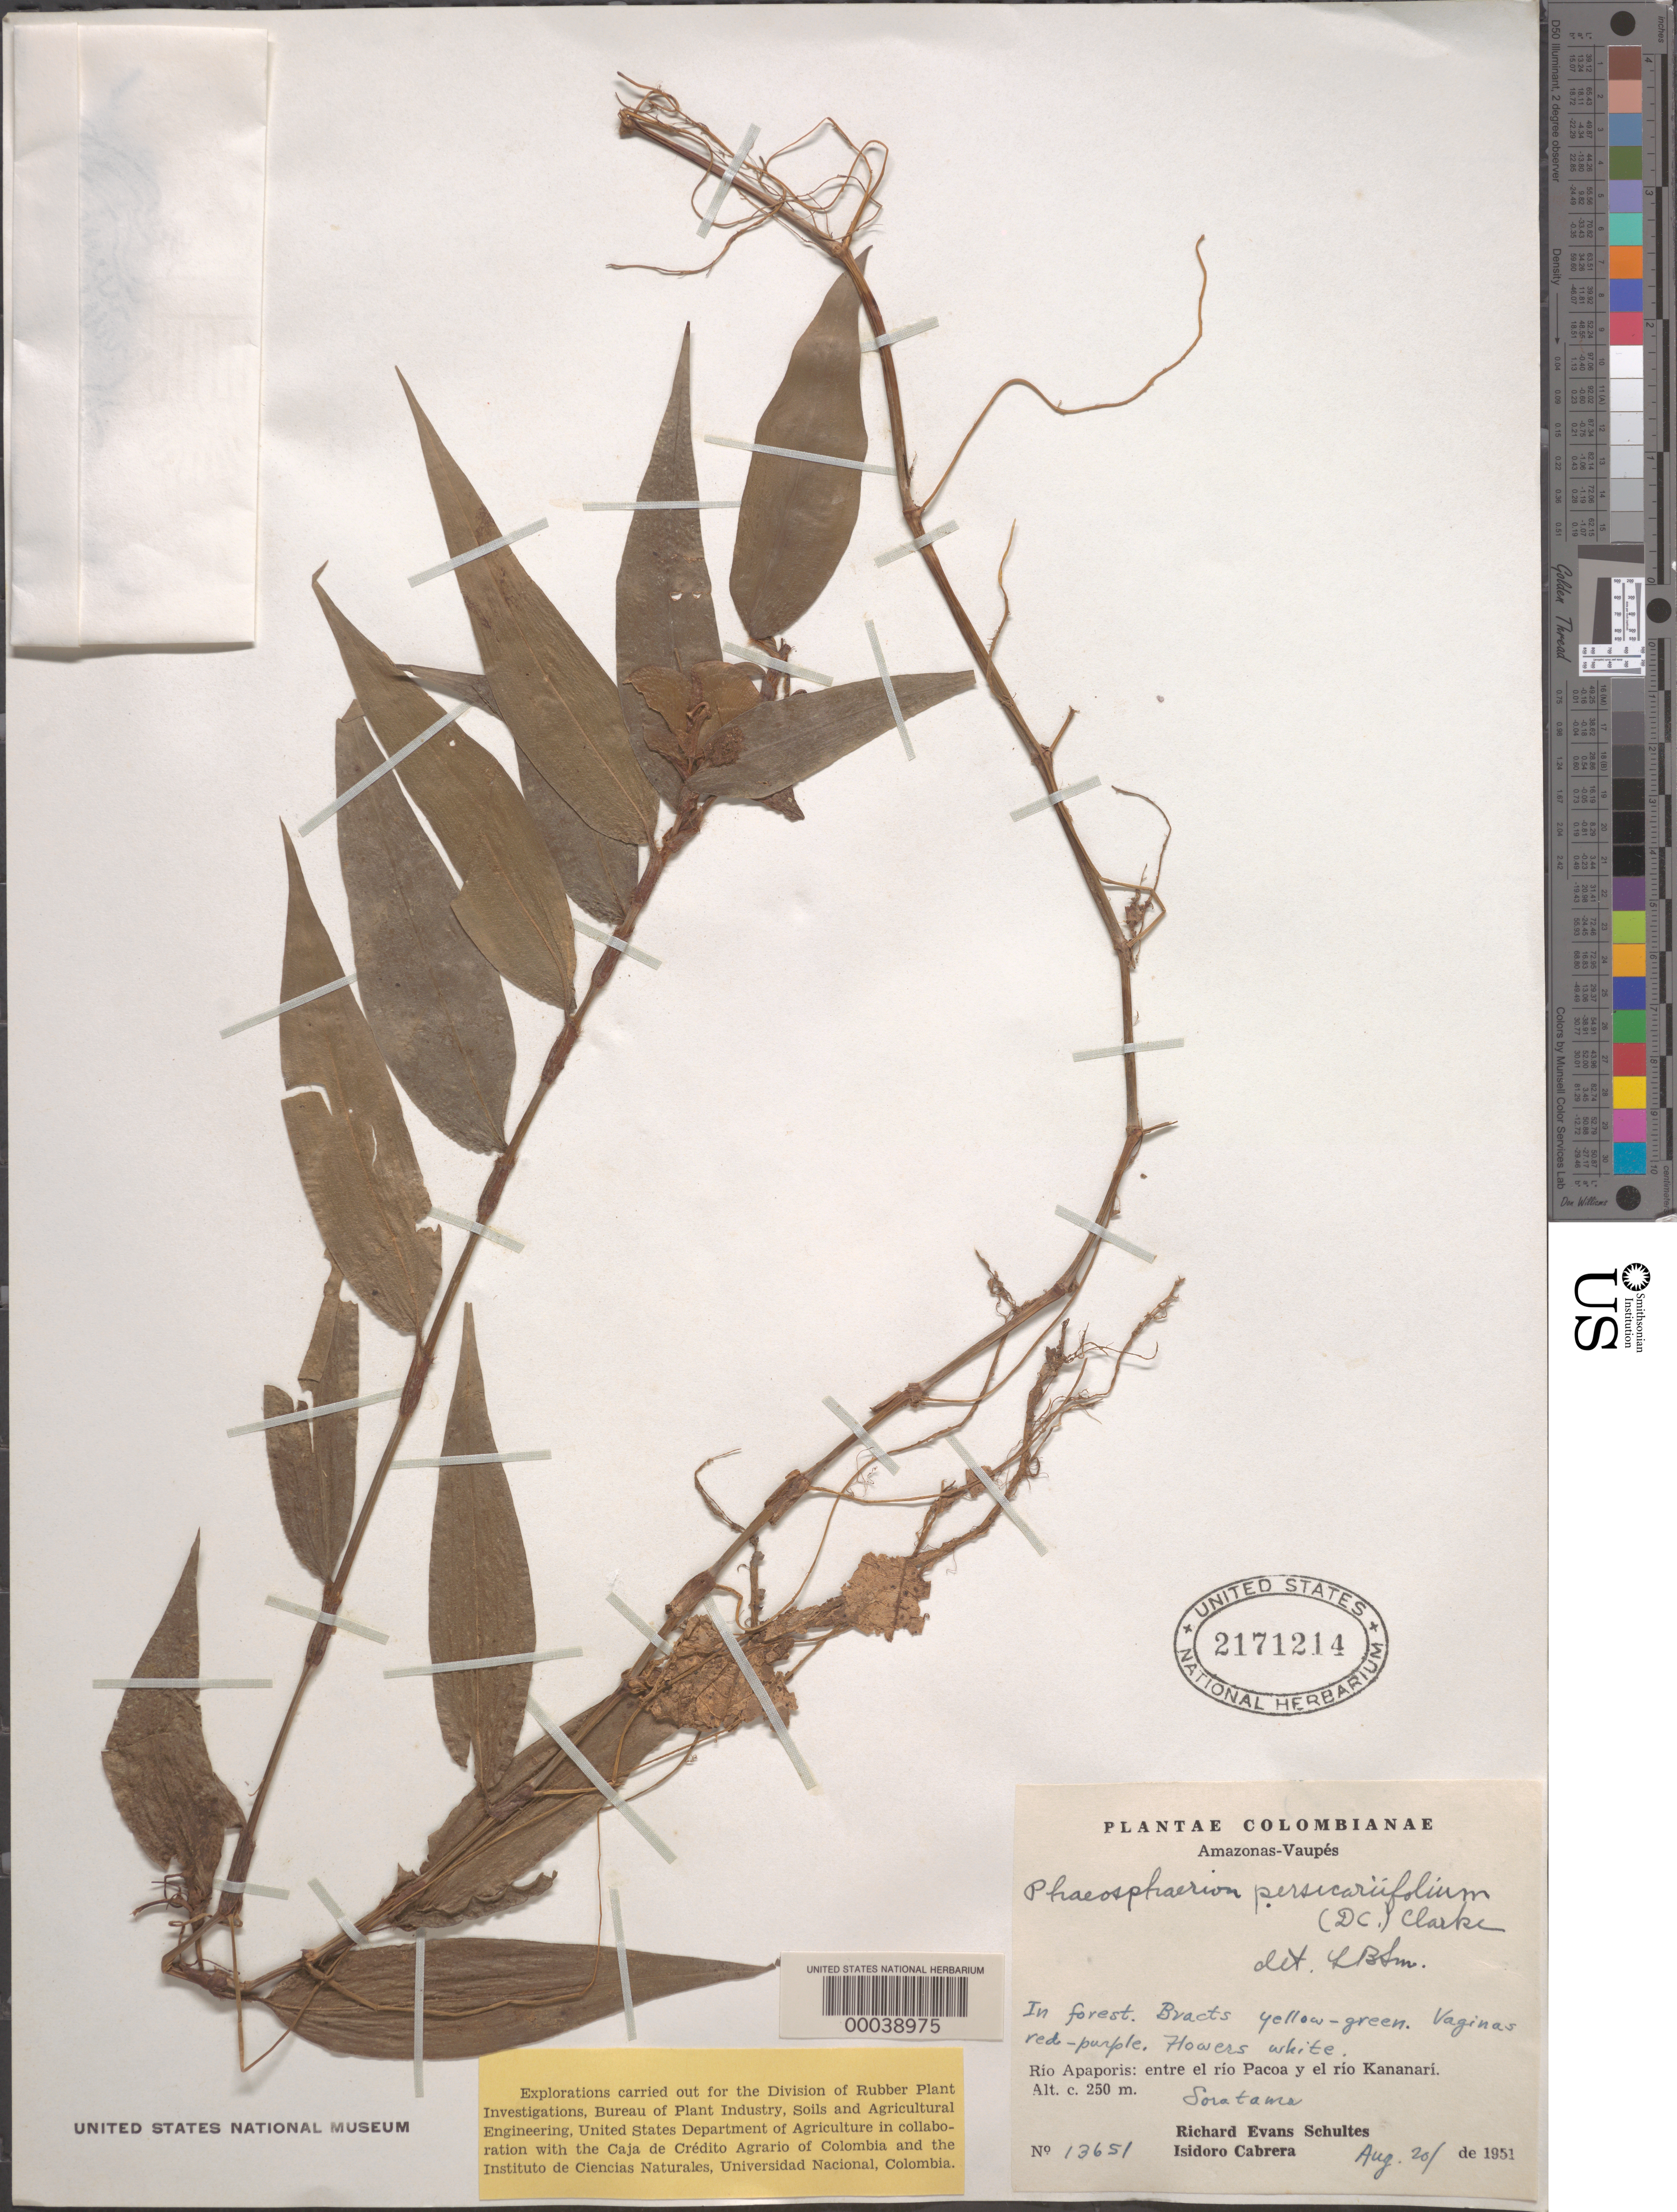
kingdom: Plantae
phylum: Tracheophyta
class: Liliopsida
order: Commelinales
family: Commelinaceae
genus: Commelina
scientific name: Commelina rufipes var. glabrata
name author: (D.R. Hunt) Faden & D.R. Hunt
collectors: R. E. Schultes & I. Cabrera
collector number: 13651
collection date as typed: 20 Aug 1951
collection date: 1951-08-20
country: Colombia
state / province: Amazônas / Vaupés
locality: Rio Apaporis: between Rio Pacoa and Rio Kananari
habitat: In forest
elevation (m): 250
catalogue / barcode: US 2171214